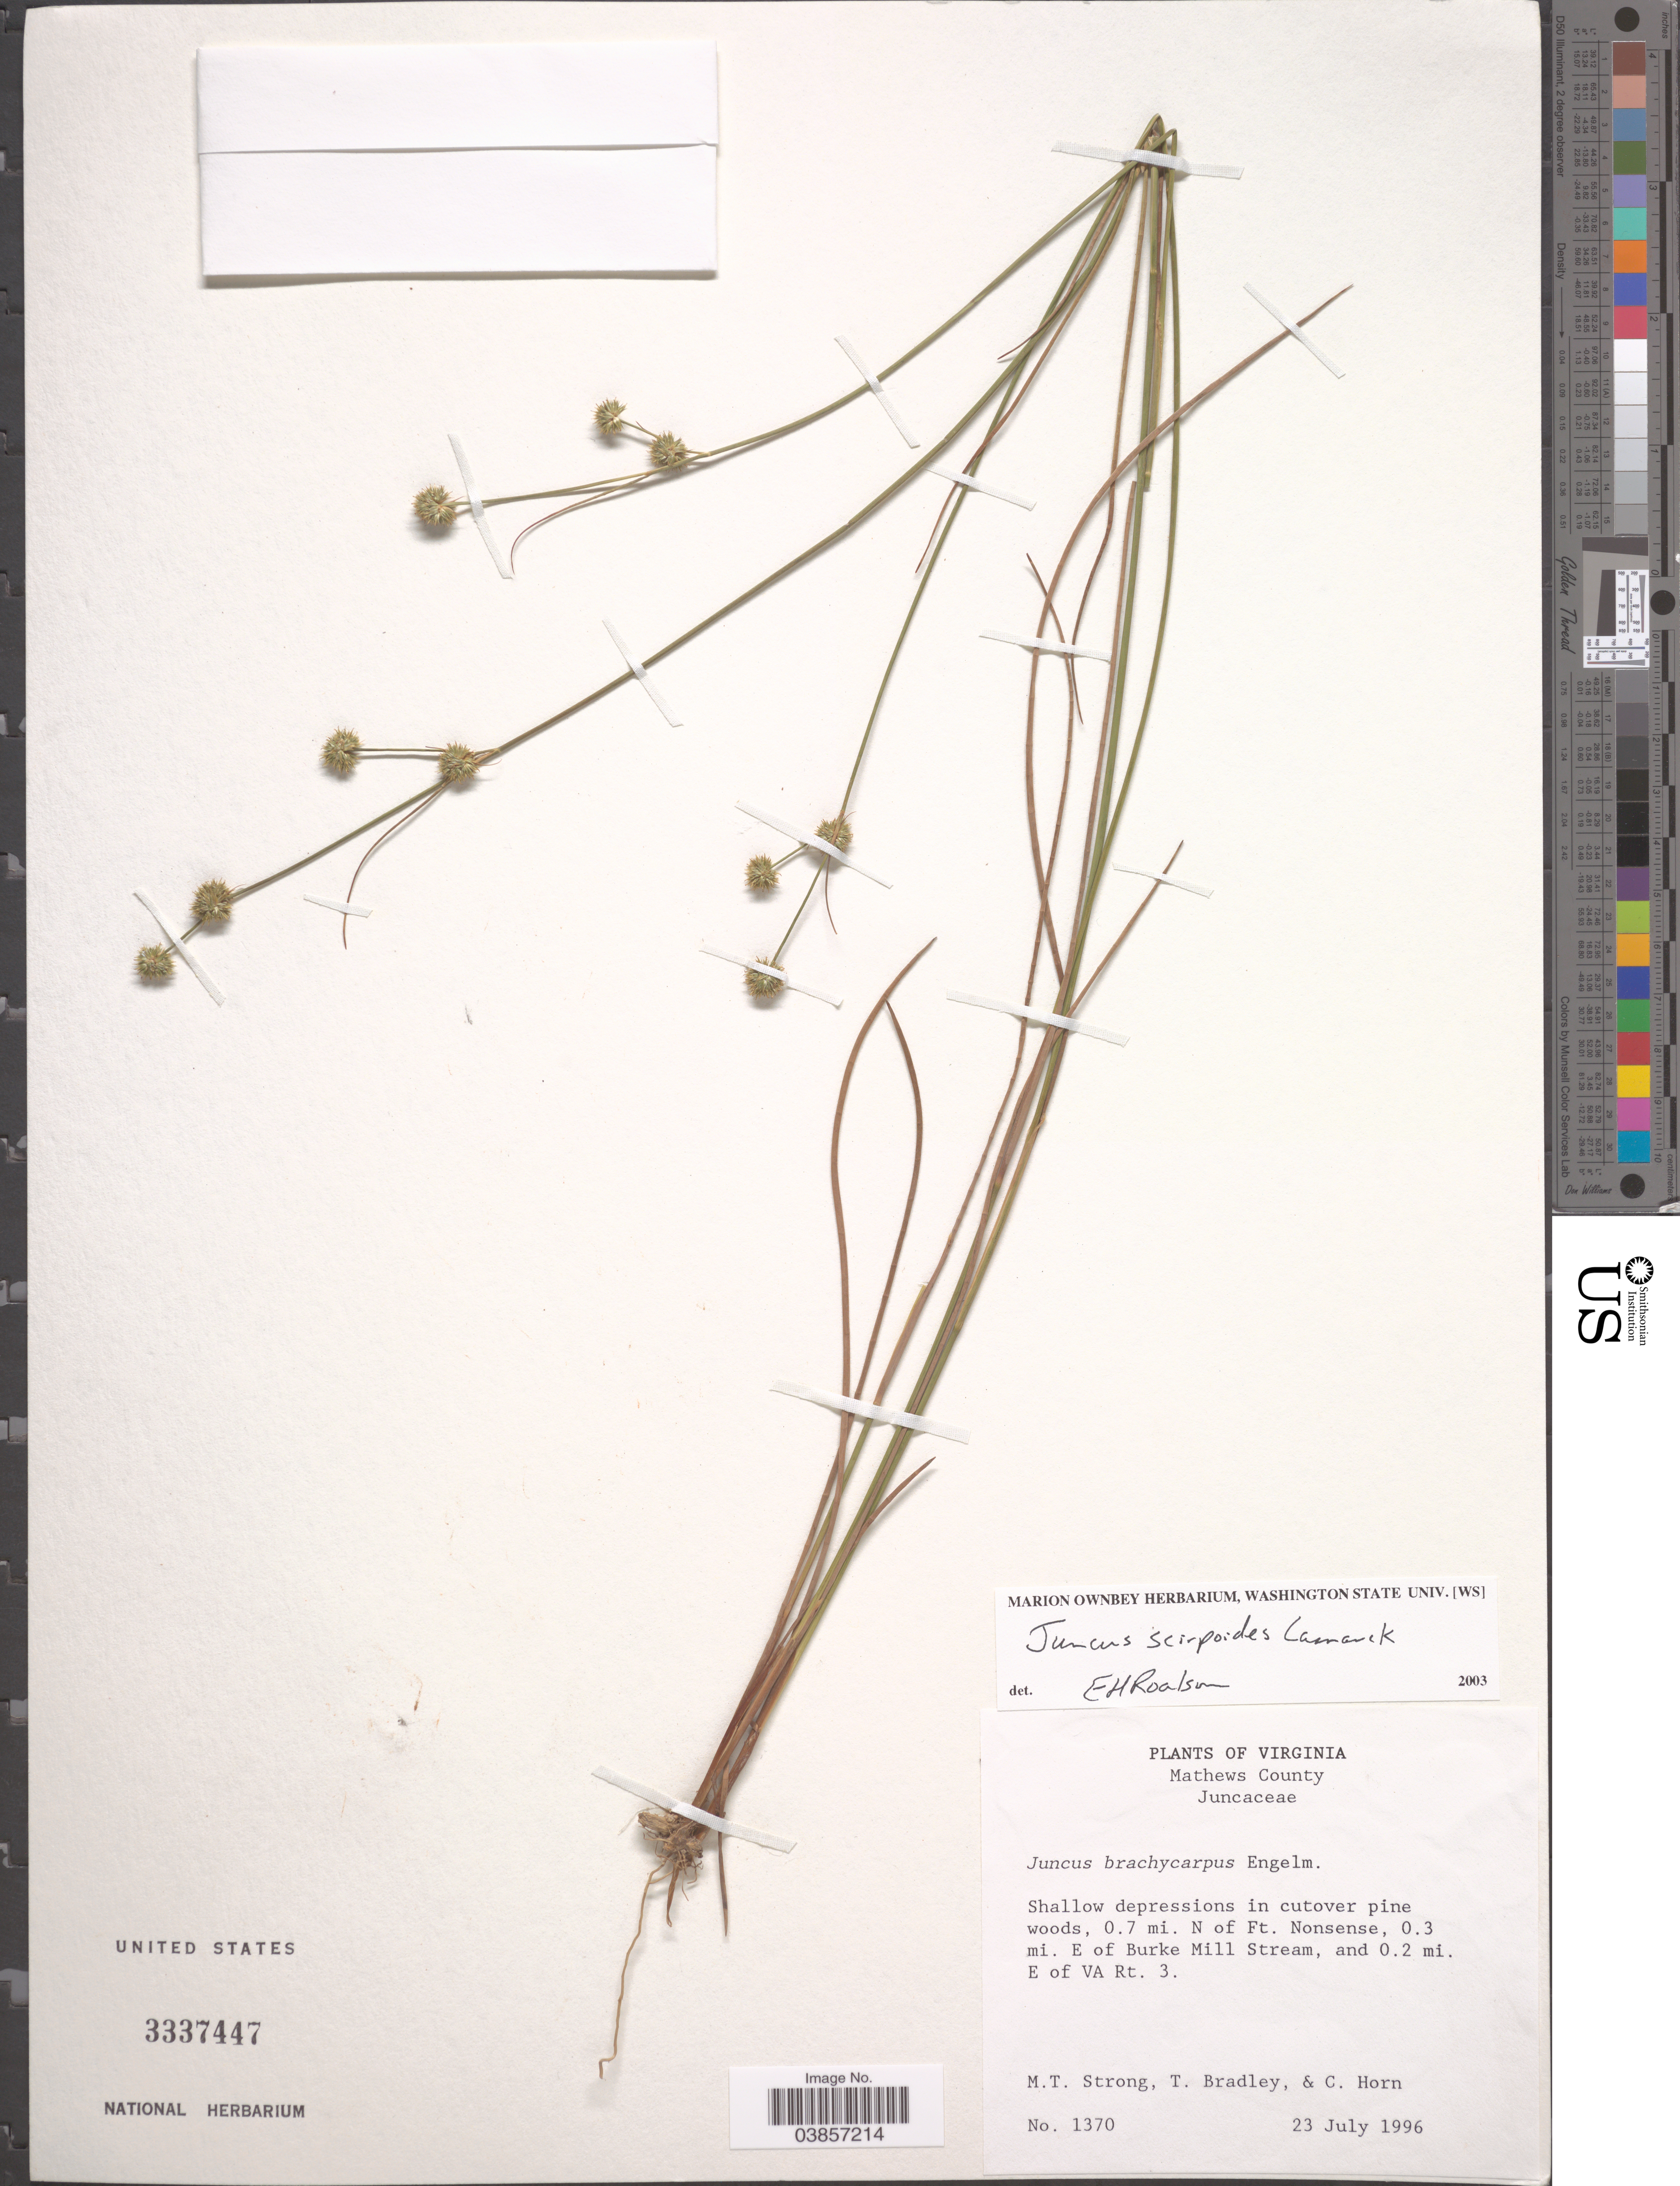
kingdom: Plantae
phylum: Tracheophyta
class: Liliopsida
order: Poales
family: Juncaceae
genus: Juncus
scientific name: Juncus scirpoides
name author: Lam.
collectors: M. T. Strong, T. Bradley & C. Horn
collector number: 1370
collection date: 1996-07-23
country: United States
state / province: Virginia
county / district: Mathews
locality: Mathews County. In cutover pine woods, 0.7 mi. N of Ft. Nonsense, 0.3 mi. E of Burke Mill Stream, and 0.2 mi. E of VA Rt. 3.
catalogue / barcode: US 3337447